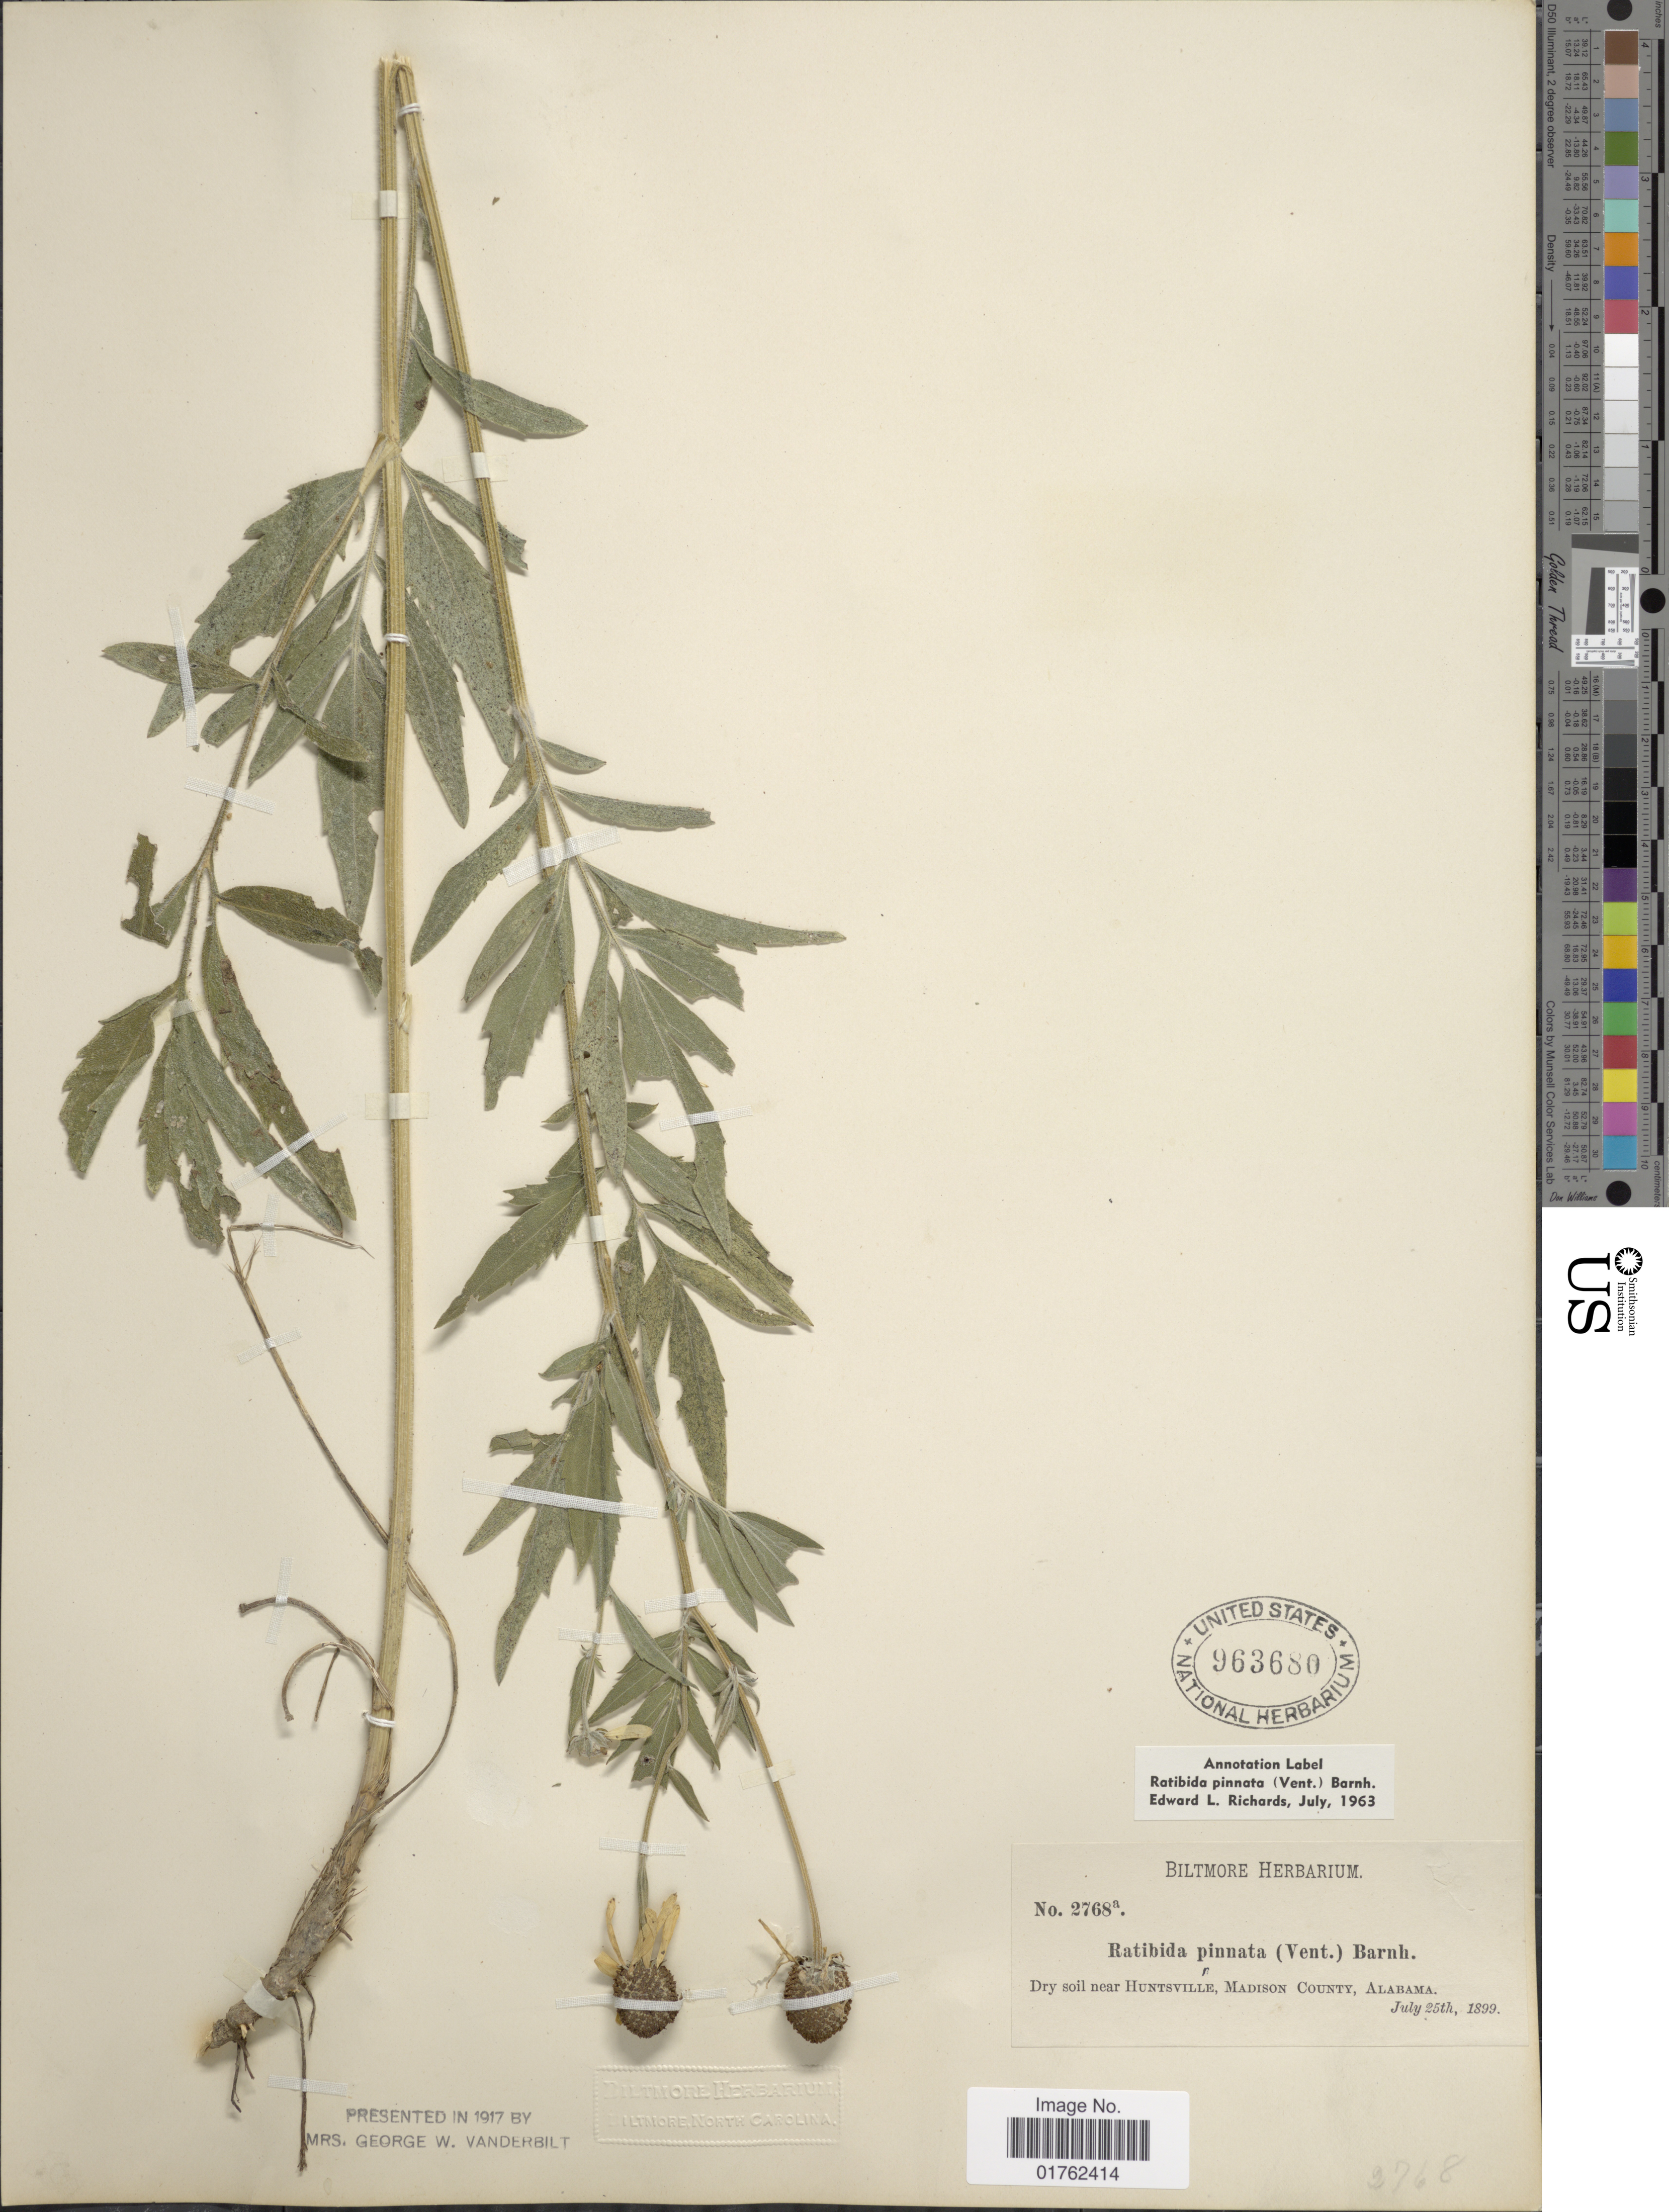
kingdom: Plantae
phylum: Tracheophyta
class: Magnoliopsida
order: Asterales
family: Asteraceae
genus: Ratibida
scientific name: Ratibida pinnata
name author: (Vent.) Barnhart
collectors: ex herb. Biltmore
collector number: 2768a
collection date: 1899-07-25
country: United States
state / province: Alabama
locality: Dry soil near Huntsville, Madison County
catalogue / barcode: US 963680